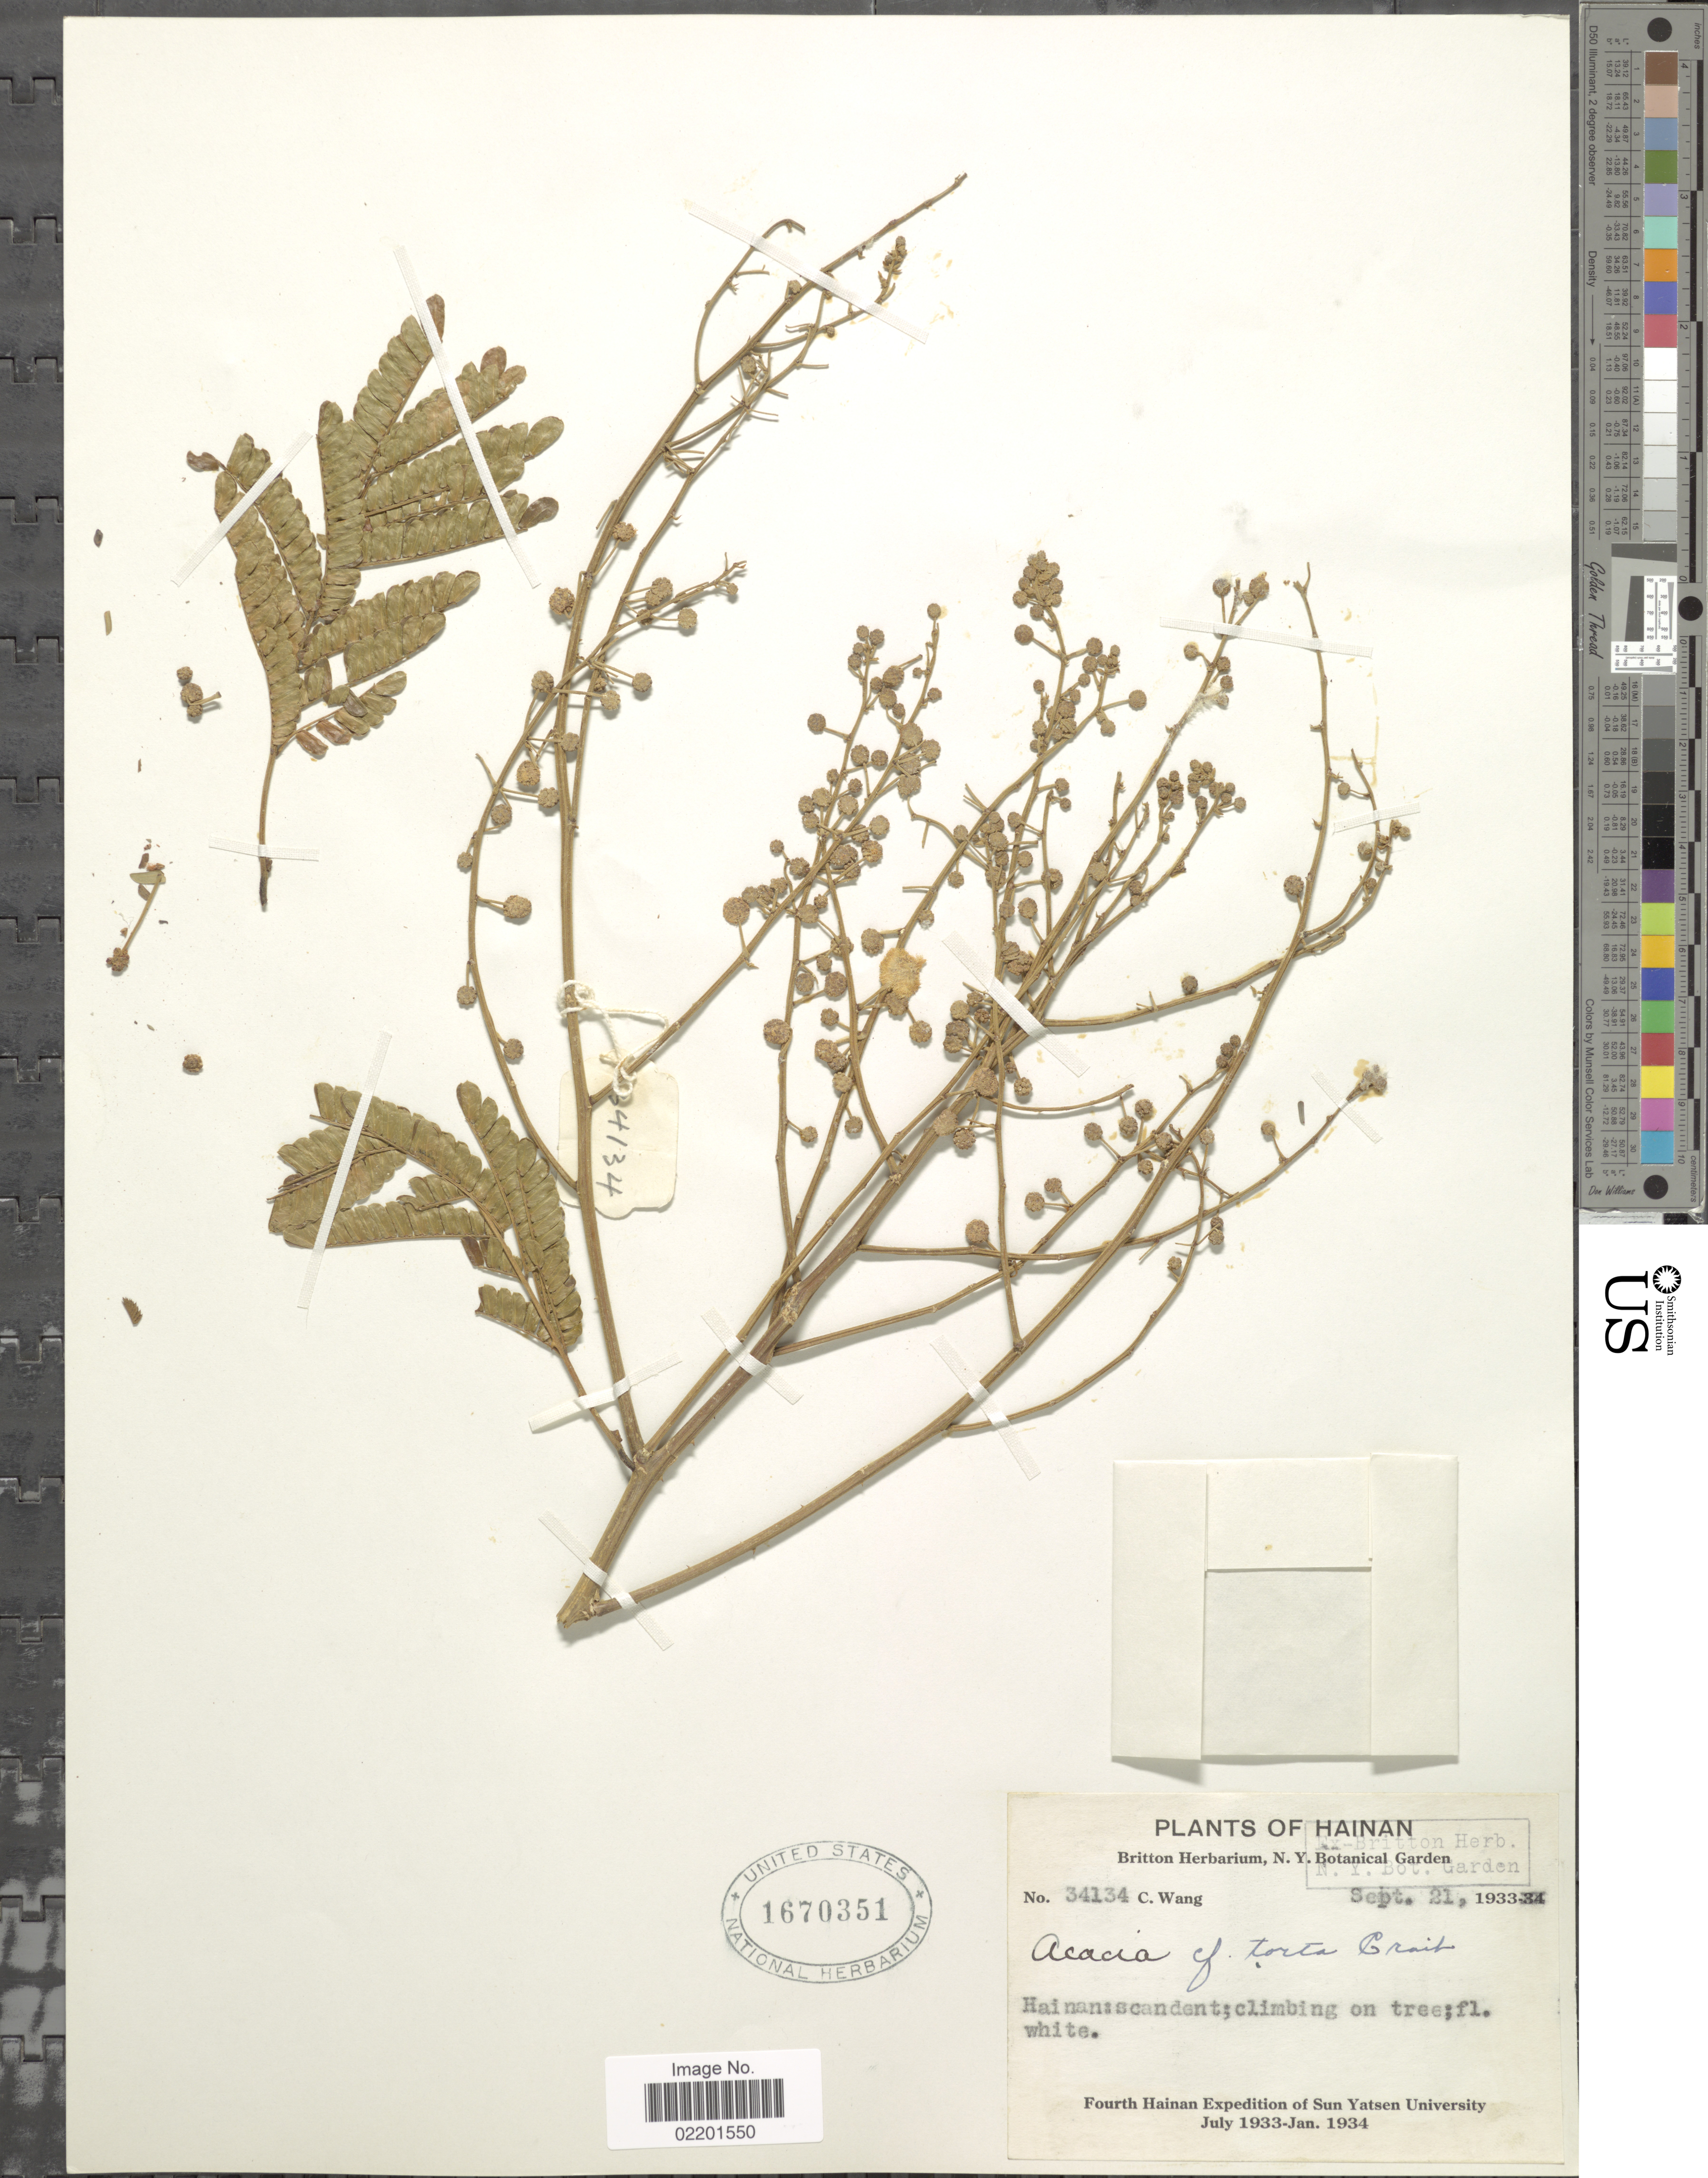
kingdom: Plantae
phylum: Tracheophyta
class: Magnoliopsida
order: Fabales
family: Fabaceae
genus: Senegalia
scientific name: Senegalia torta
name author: (Roxb.) Maslin et al.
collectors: C. Wang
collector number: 34134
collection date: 1933-09-21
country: China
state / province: Hainan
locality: Hainan.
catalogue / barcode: US 1670351